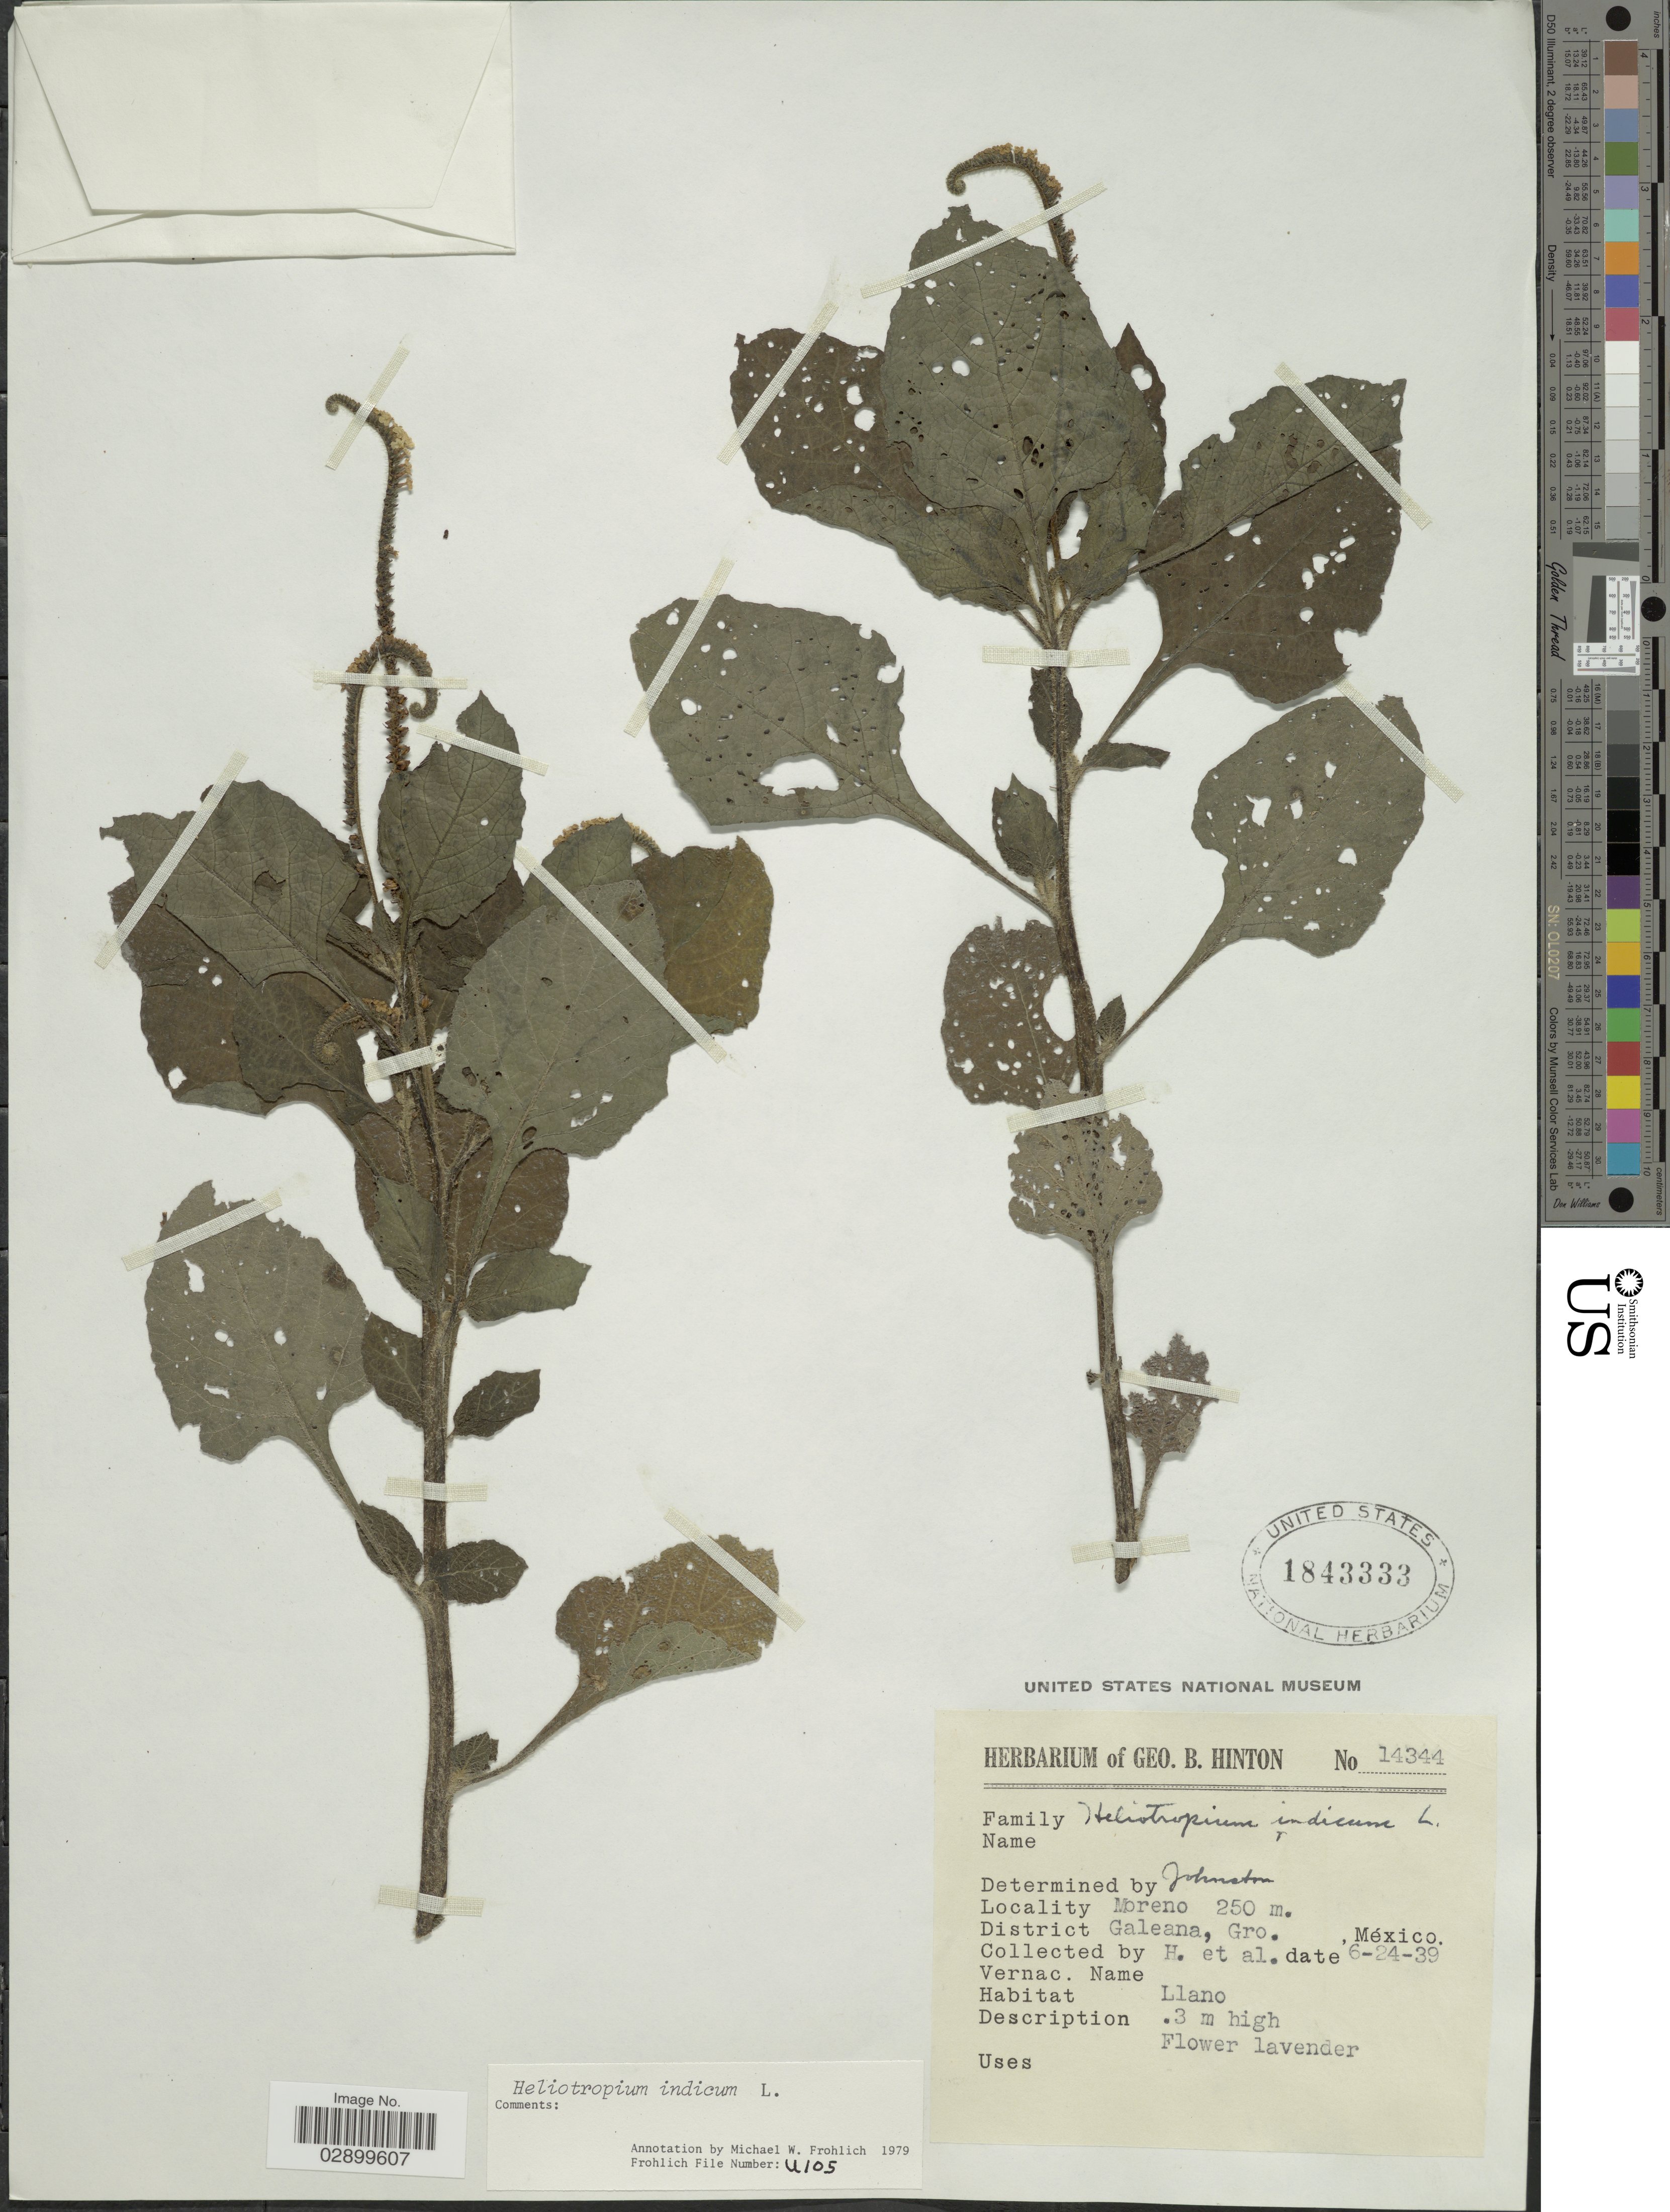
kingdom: Plantae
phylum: Tracheophyta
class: Magnoliopsida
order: Boraginales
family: Heliotropiaceae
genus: Heliotropium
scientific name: Heliotropium indicum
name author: L.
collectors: G. B. Hinton & et al.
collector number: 14344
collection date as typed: Transcribed d/m/y: 24/6/39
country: Mexico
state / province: Guerrero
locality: Moreno, District Galeana.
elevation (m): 250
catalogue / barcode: US 1843333